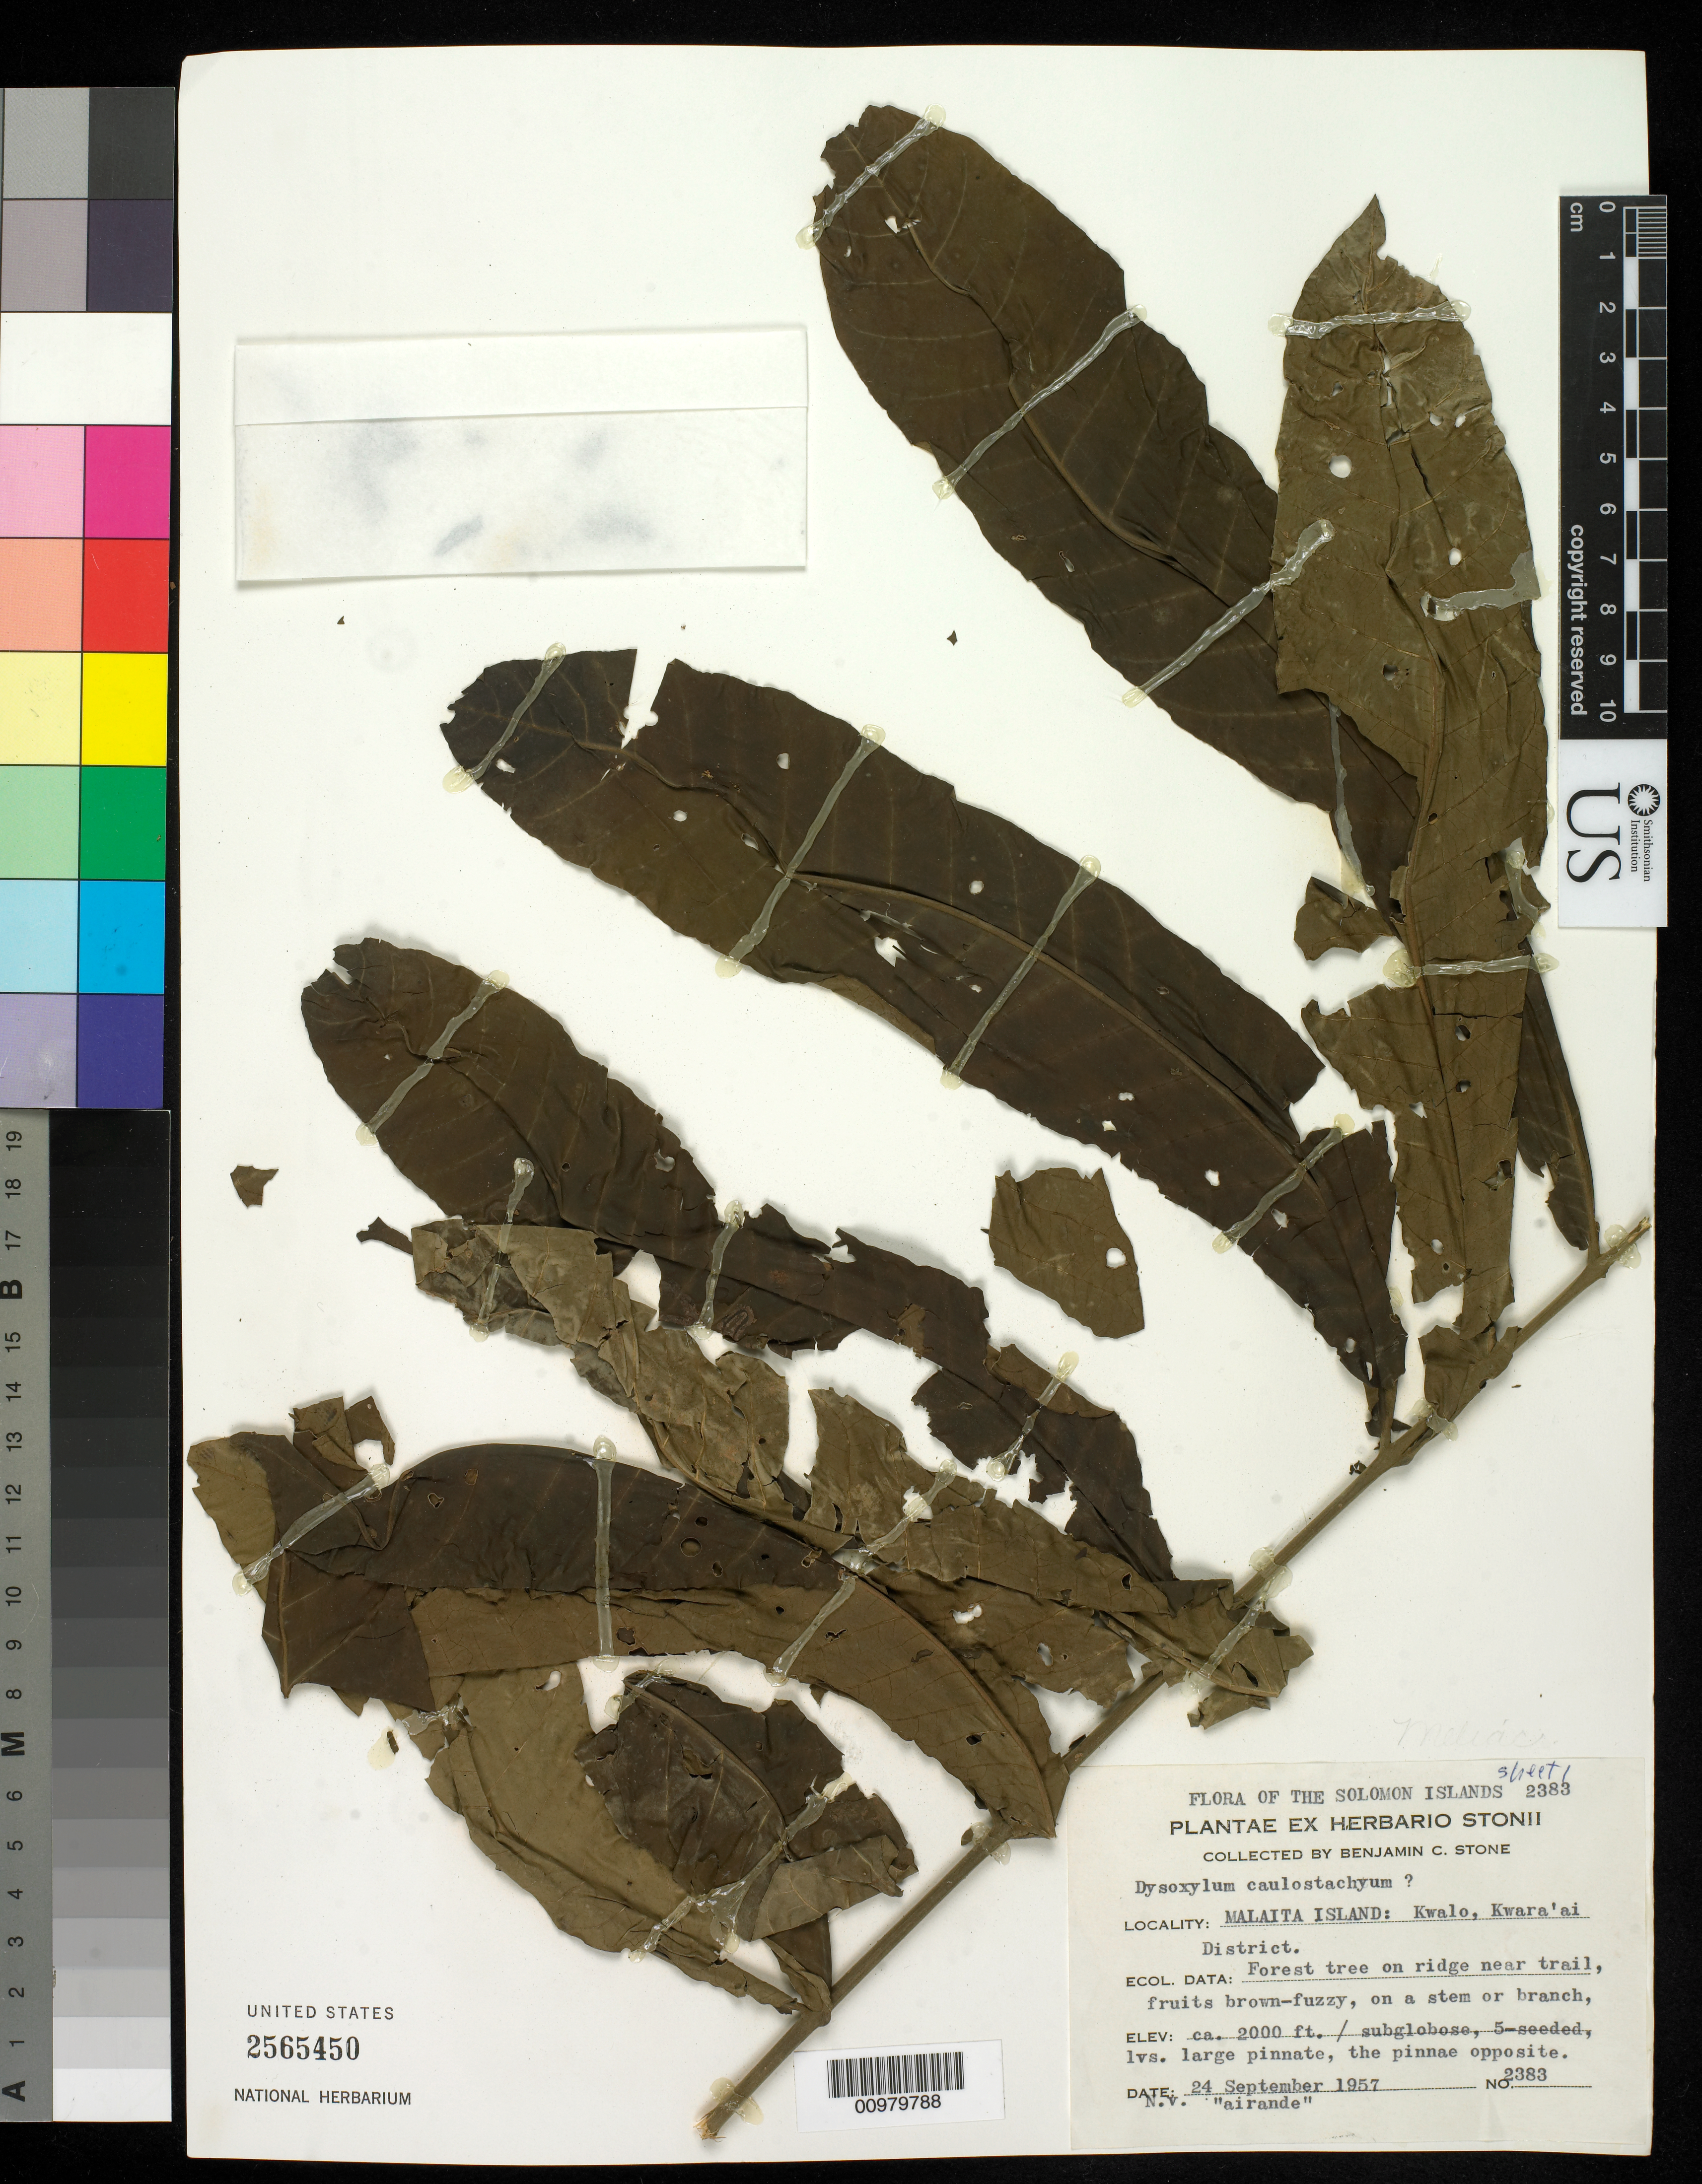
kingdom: Plantae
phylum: Tracheophyta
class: Magnoliopsida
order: Sapindales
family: Meliaceae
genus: Epicharis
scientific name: Epicharis parasitica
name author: (Osbeck) Mabb.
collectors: B. C. Stone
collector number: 2383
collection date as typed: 24 Sep 1957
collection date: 1957-09-24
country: Solomon Islands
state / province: Malaita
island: Malaita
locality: Kwalo, Kwara'ai District; on ridge near trail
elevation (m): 610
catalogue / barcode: US 2565450